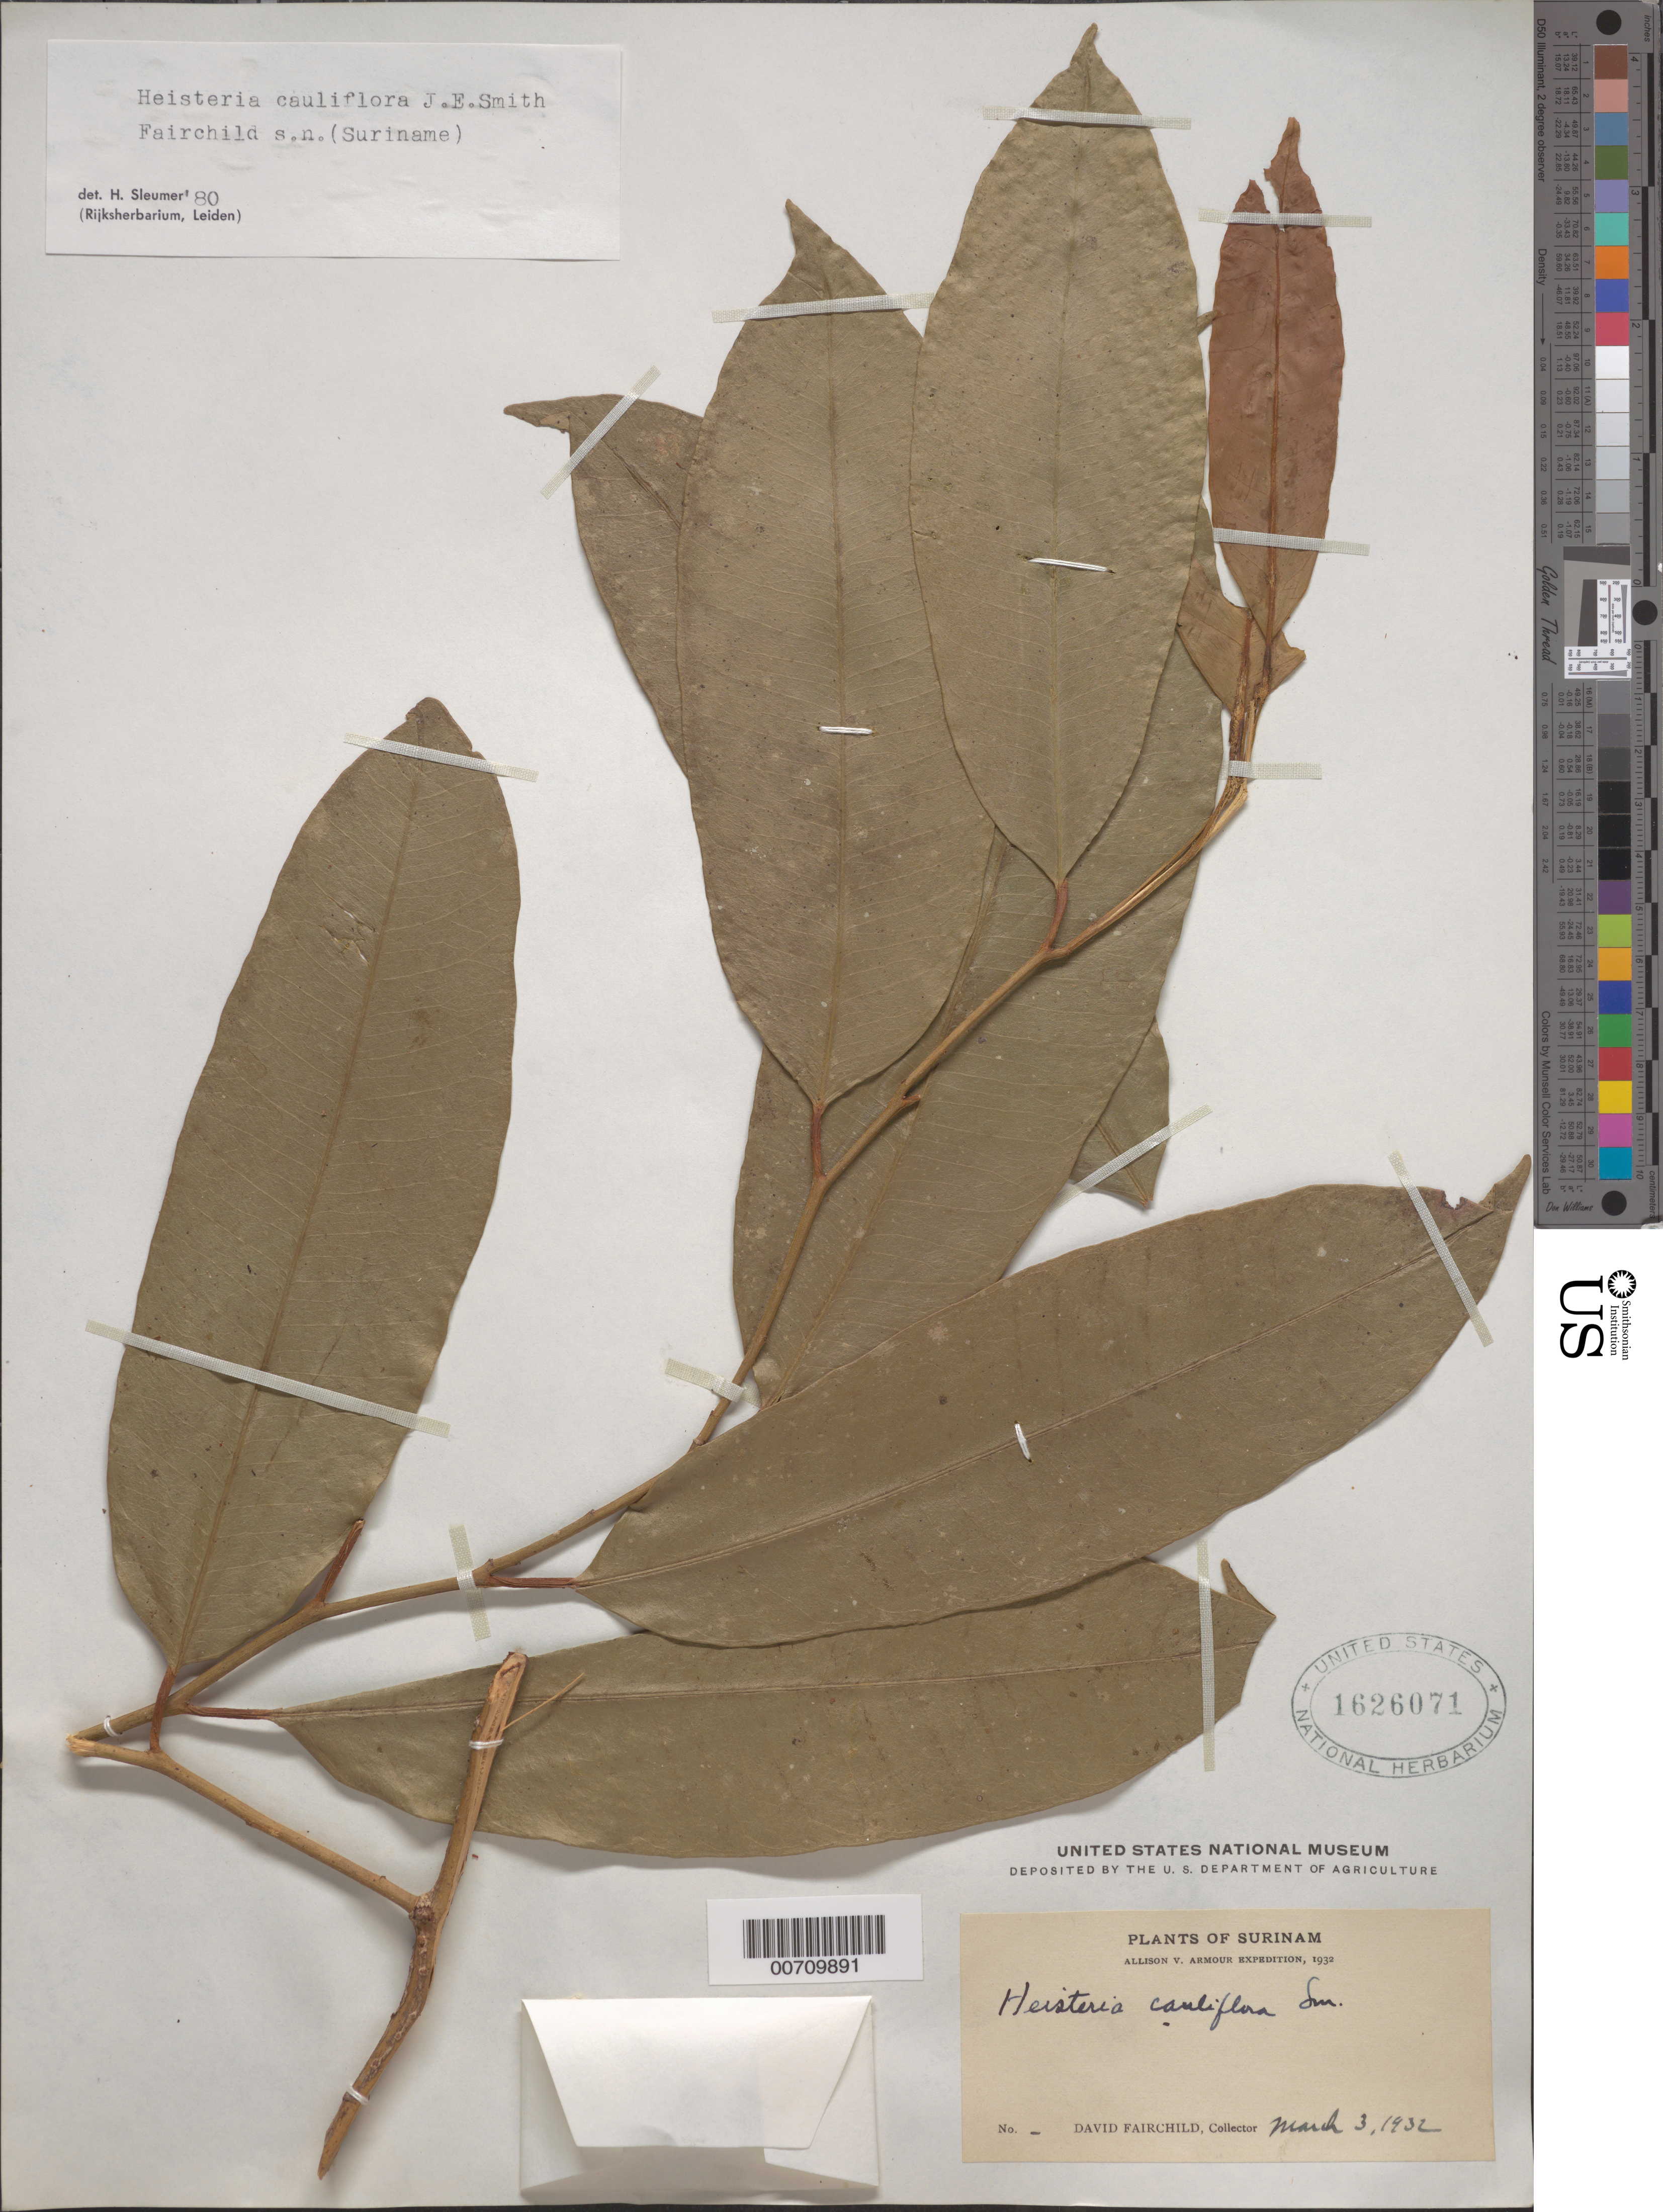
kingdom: Plantae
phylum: Tracheophyta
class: Magnoliopsida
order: Santalales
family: Erythropalaceae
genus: Heisteria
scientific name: Heisteria cauliflora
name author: Sm.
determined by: Sleumer, H. O.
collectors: D. G. Fairchild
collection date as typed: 3-Mar-32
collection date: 1932-03-03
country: Suriname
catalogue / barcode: US 1626071